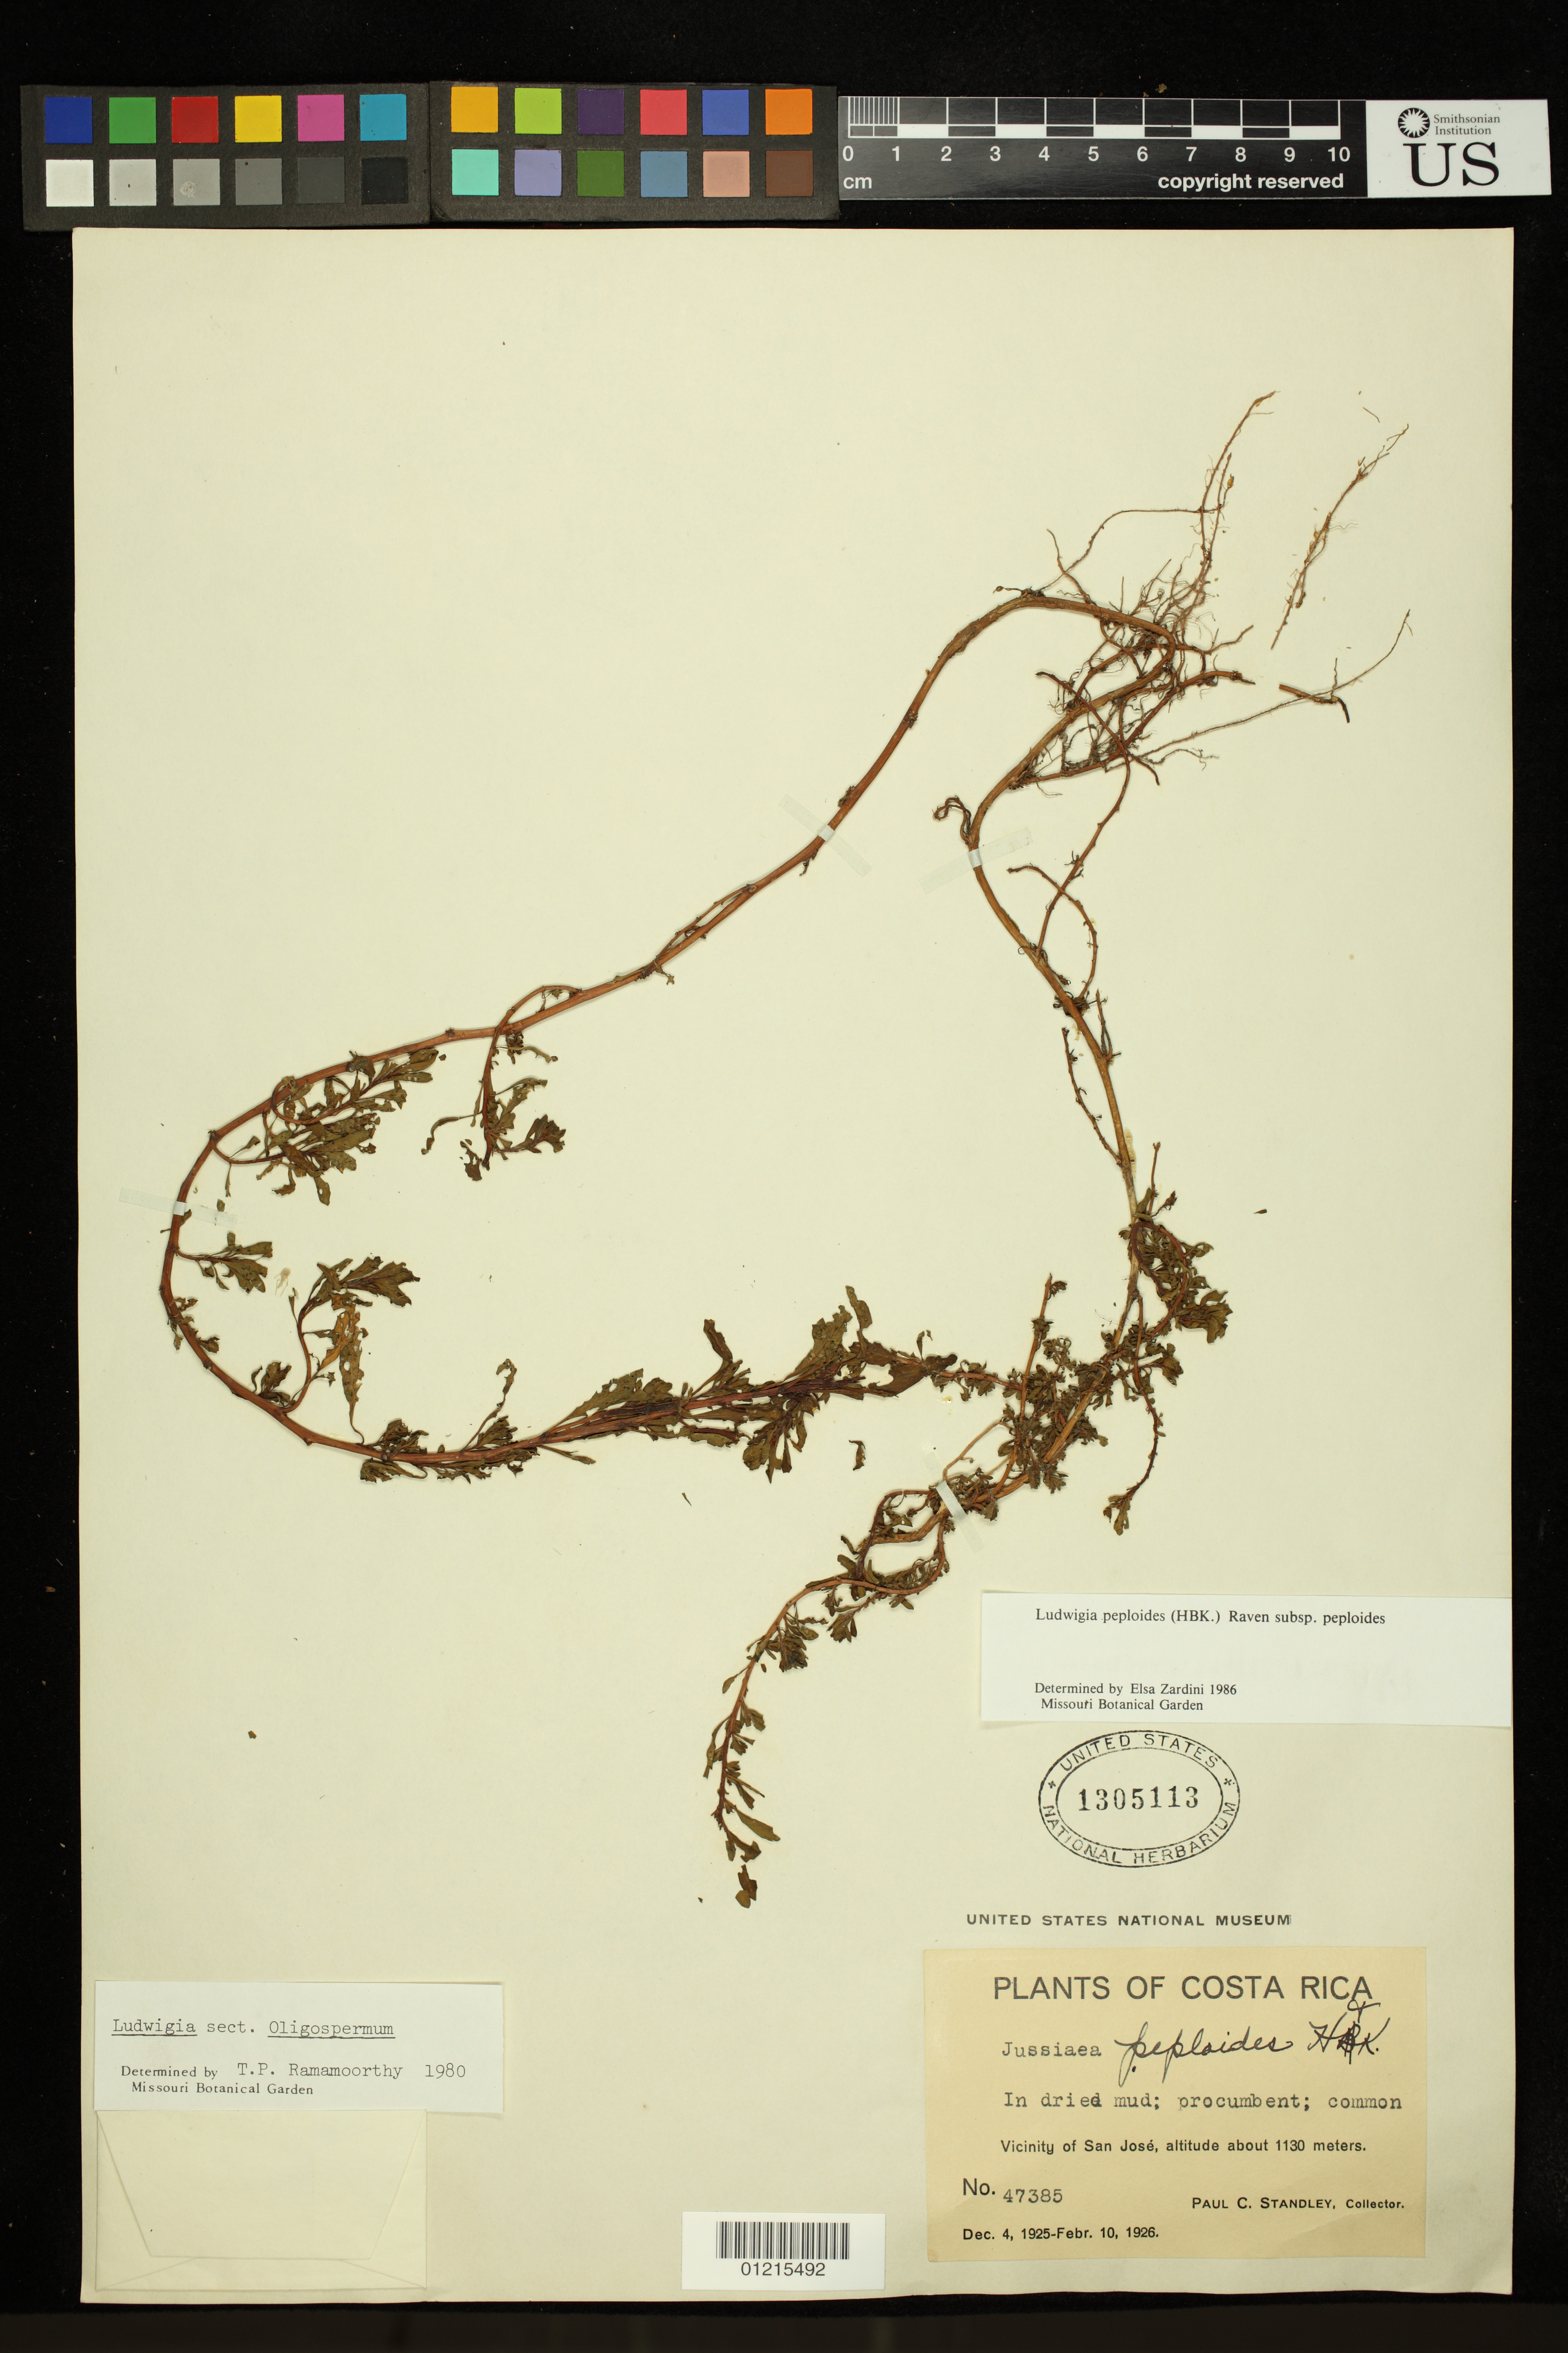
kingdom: Plantae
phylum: Tracheophyta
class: Magnoliopsida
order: Myrtales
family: Onagraceae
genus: Ludwigia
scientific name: Ludwigia peploides subsp. peploides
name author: (Kunth) P.H. Raven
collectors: P. C. Standley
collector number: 47385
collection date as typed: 04 Dec 1925 to 10 Feb 1926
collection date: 1925-12-04/1926-02-10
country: Costa Rica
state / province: San José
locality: Vicinity of San José.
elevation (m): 1130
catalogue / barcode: US 1305113